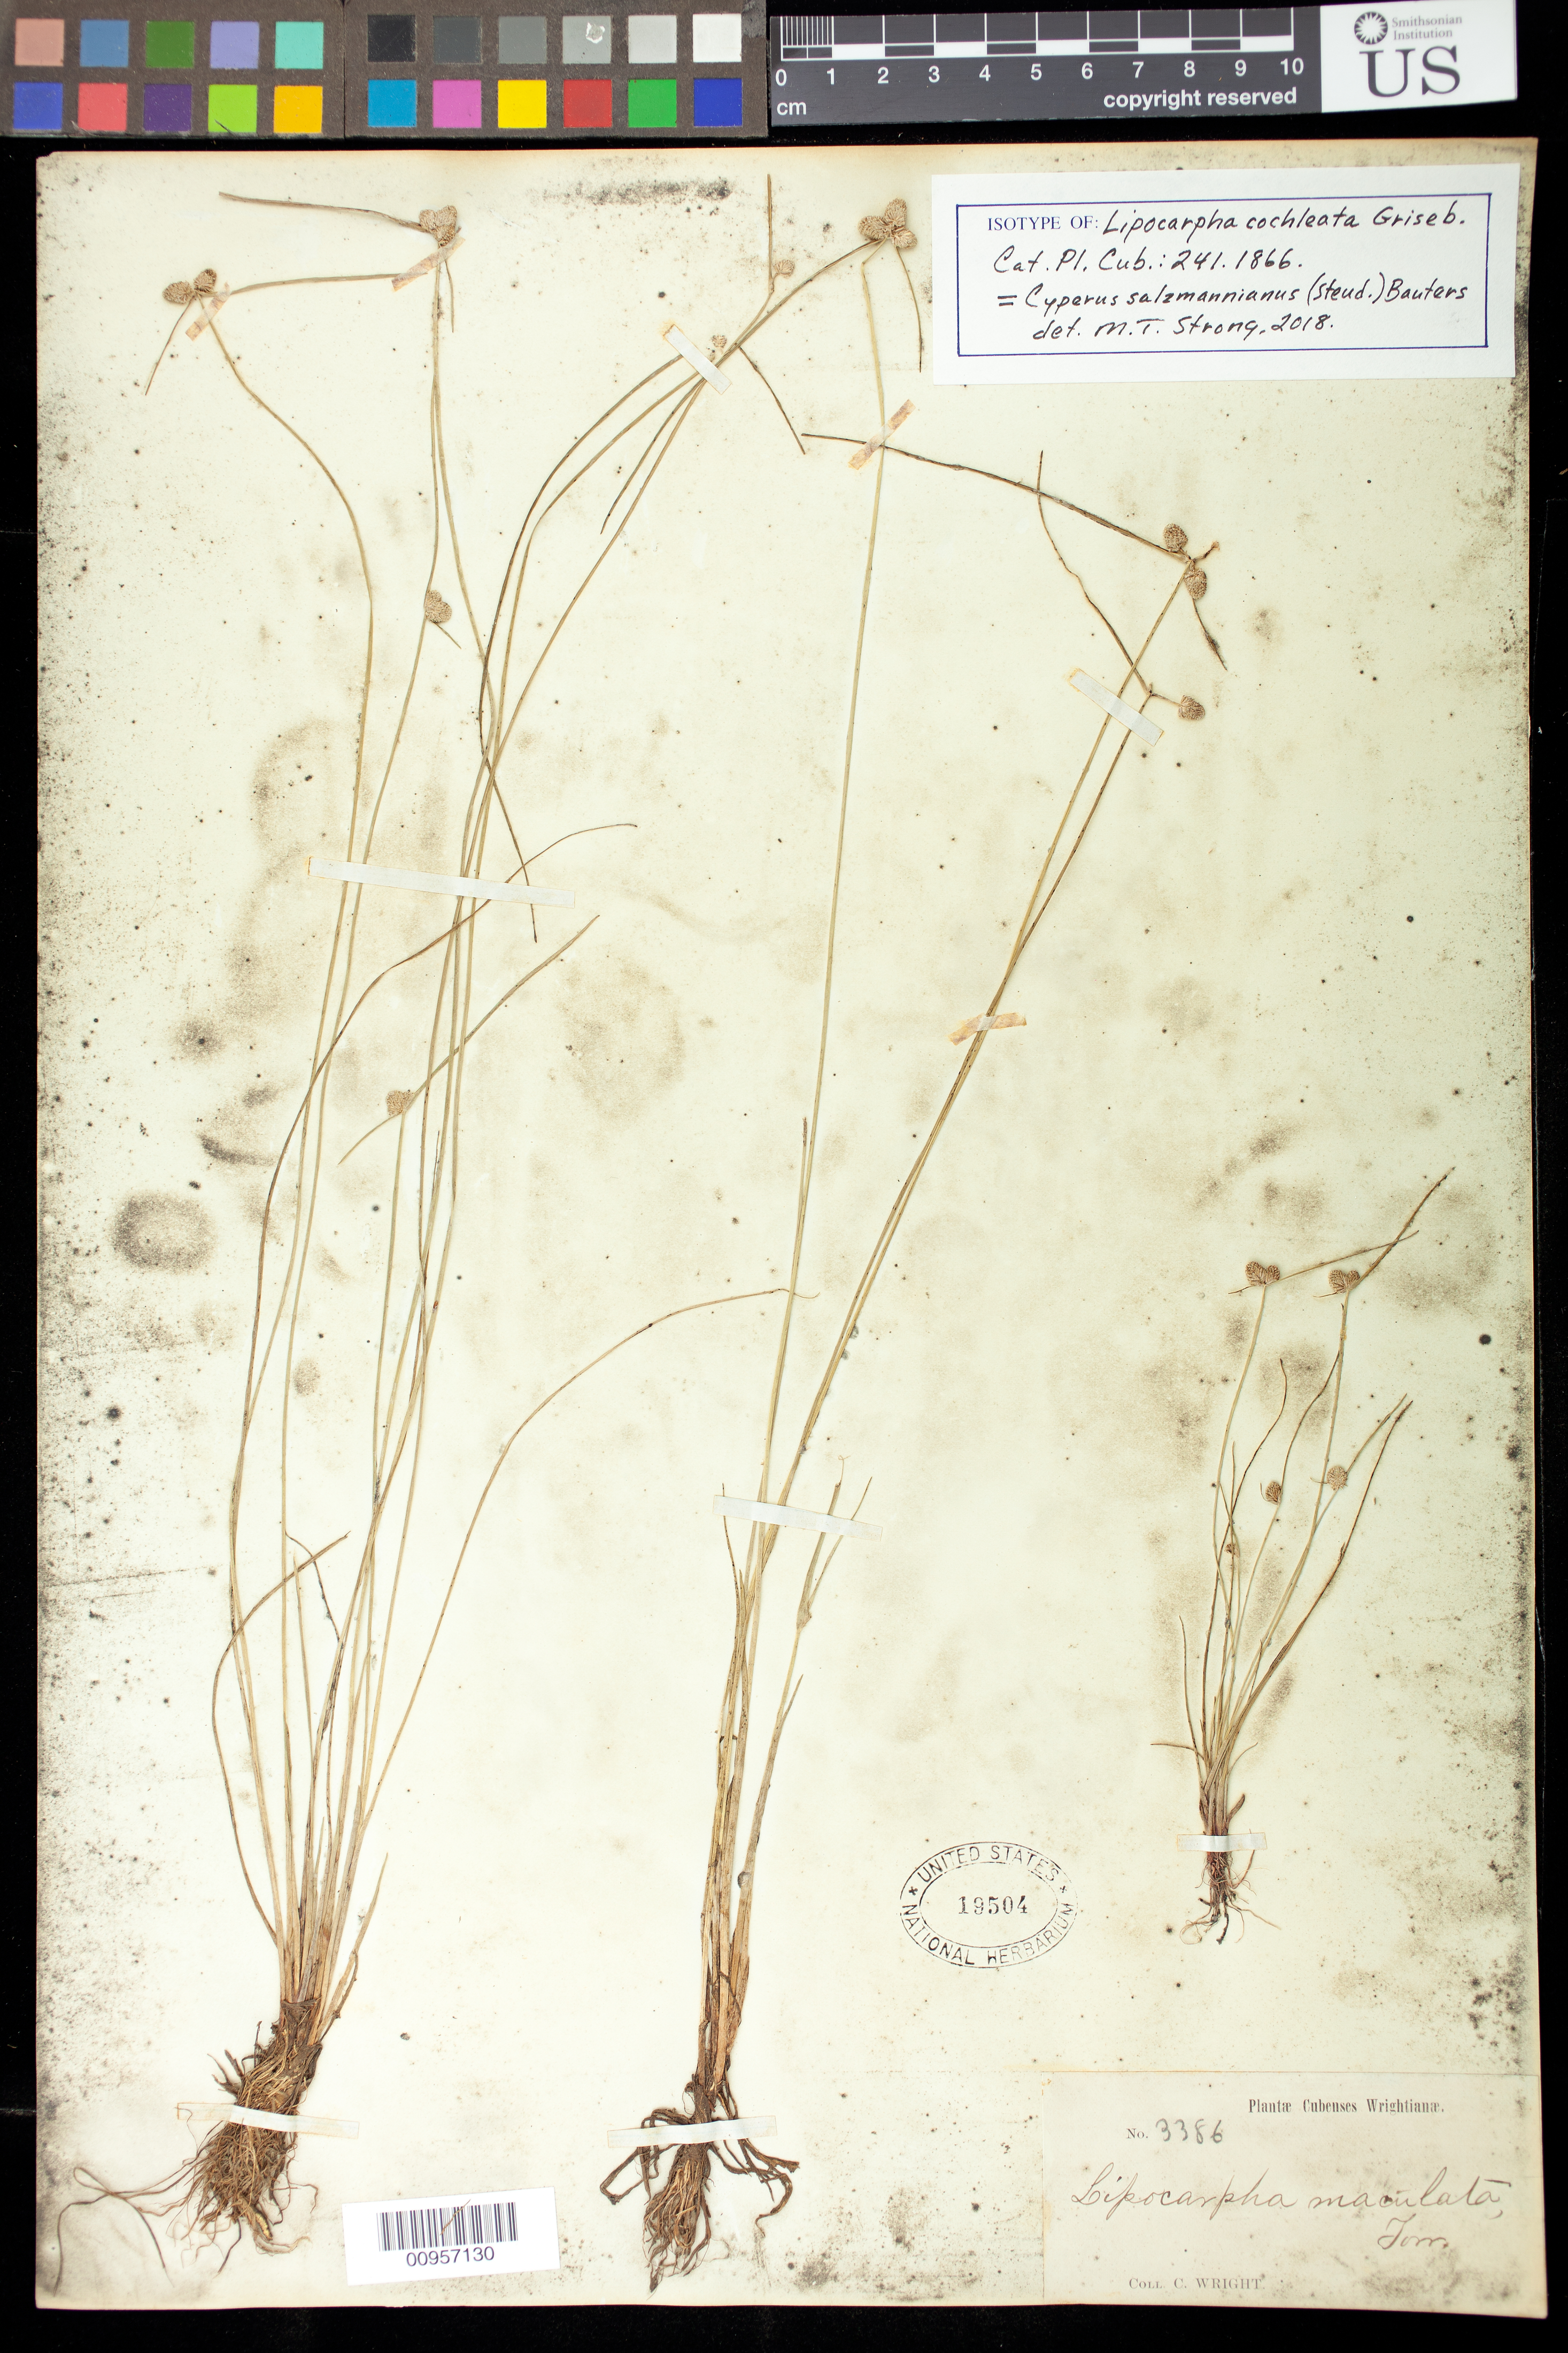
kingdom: Plantae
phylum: Tracheophyta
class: Liliopsida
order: Poales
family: Cyperaceae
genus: Lipocarpha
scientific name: Lipocarpha cochleata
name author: Griseb.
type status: Type Collection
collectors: C. Wright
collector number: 3386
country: Cuba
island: Cuba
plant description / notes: Note that label includes no data other than collection number [and Wright collections from different dates and localities were frequently given the same number]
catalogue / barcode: US 19504